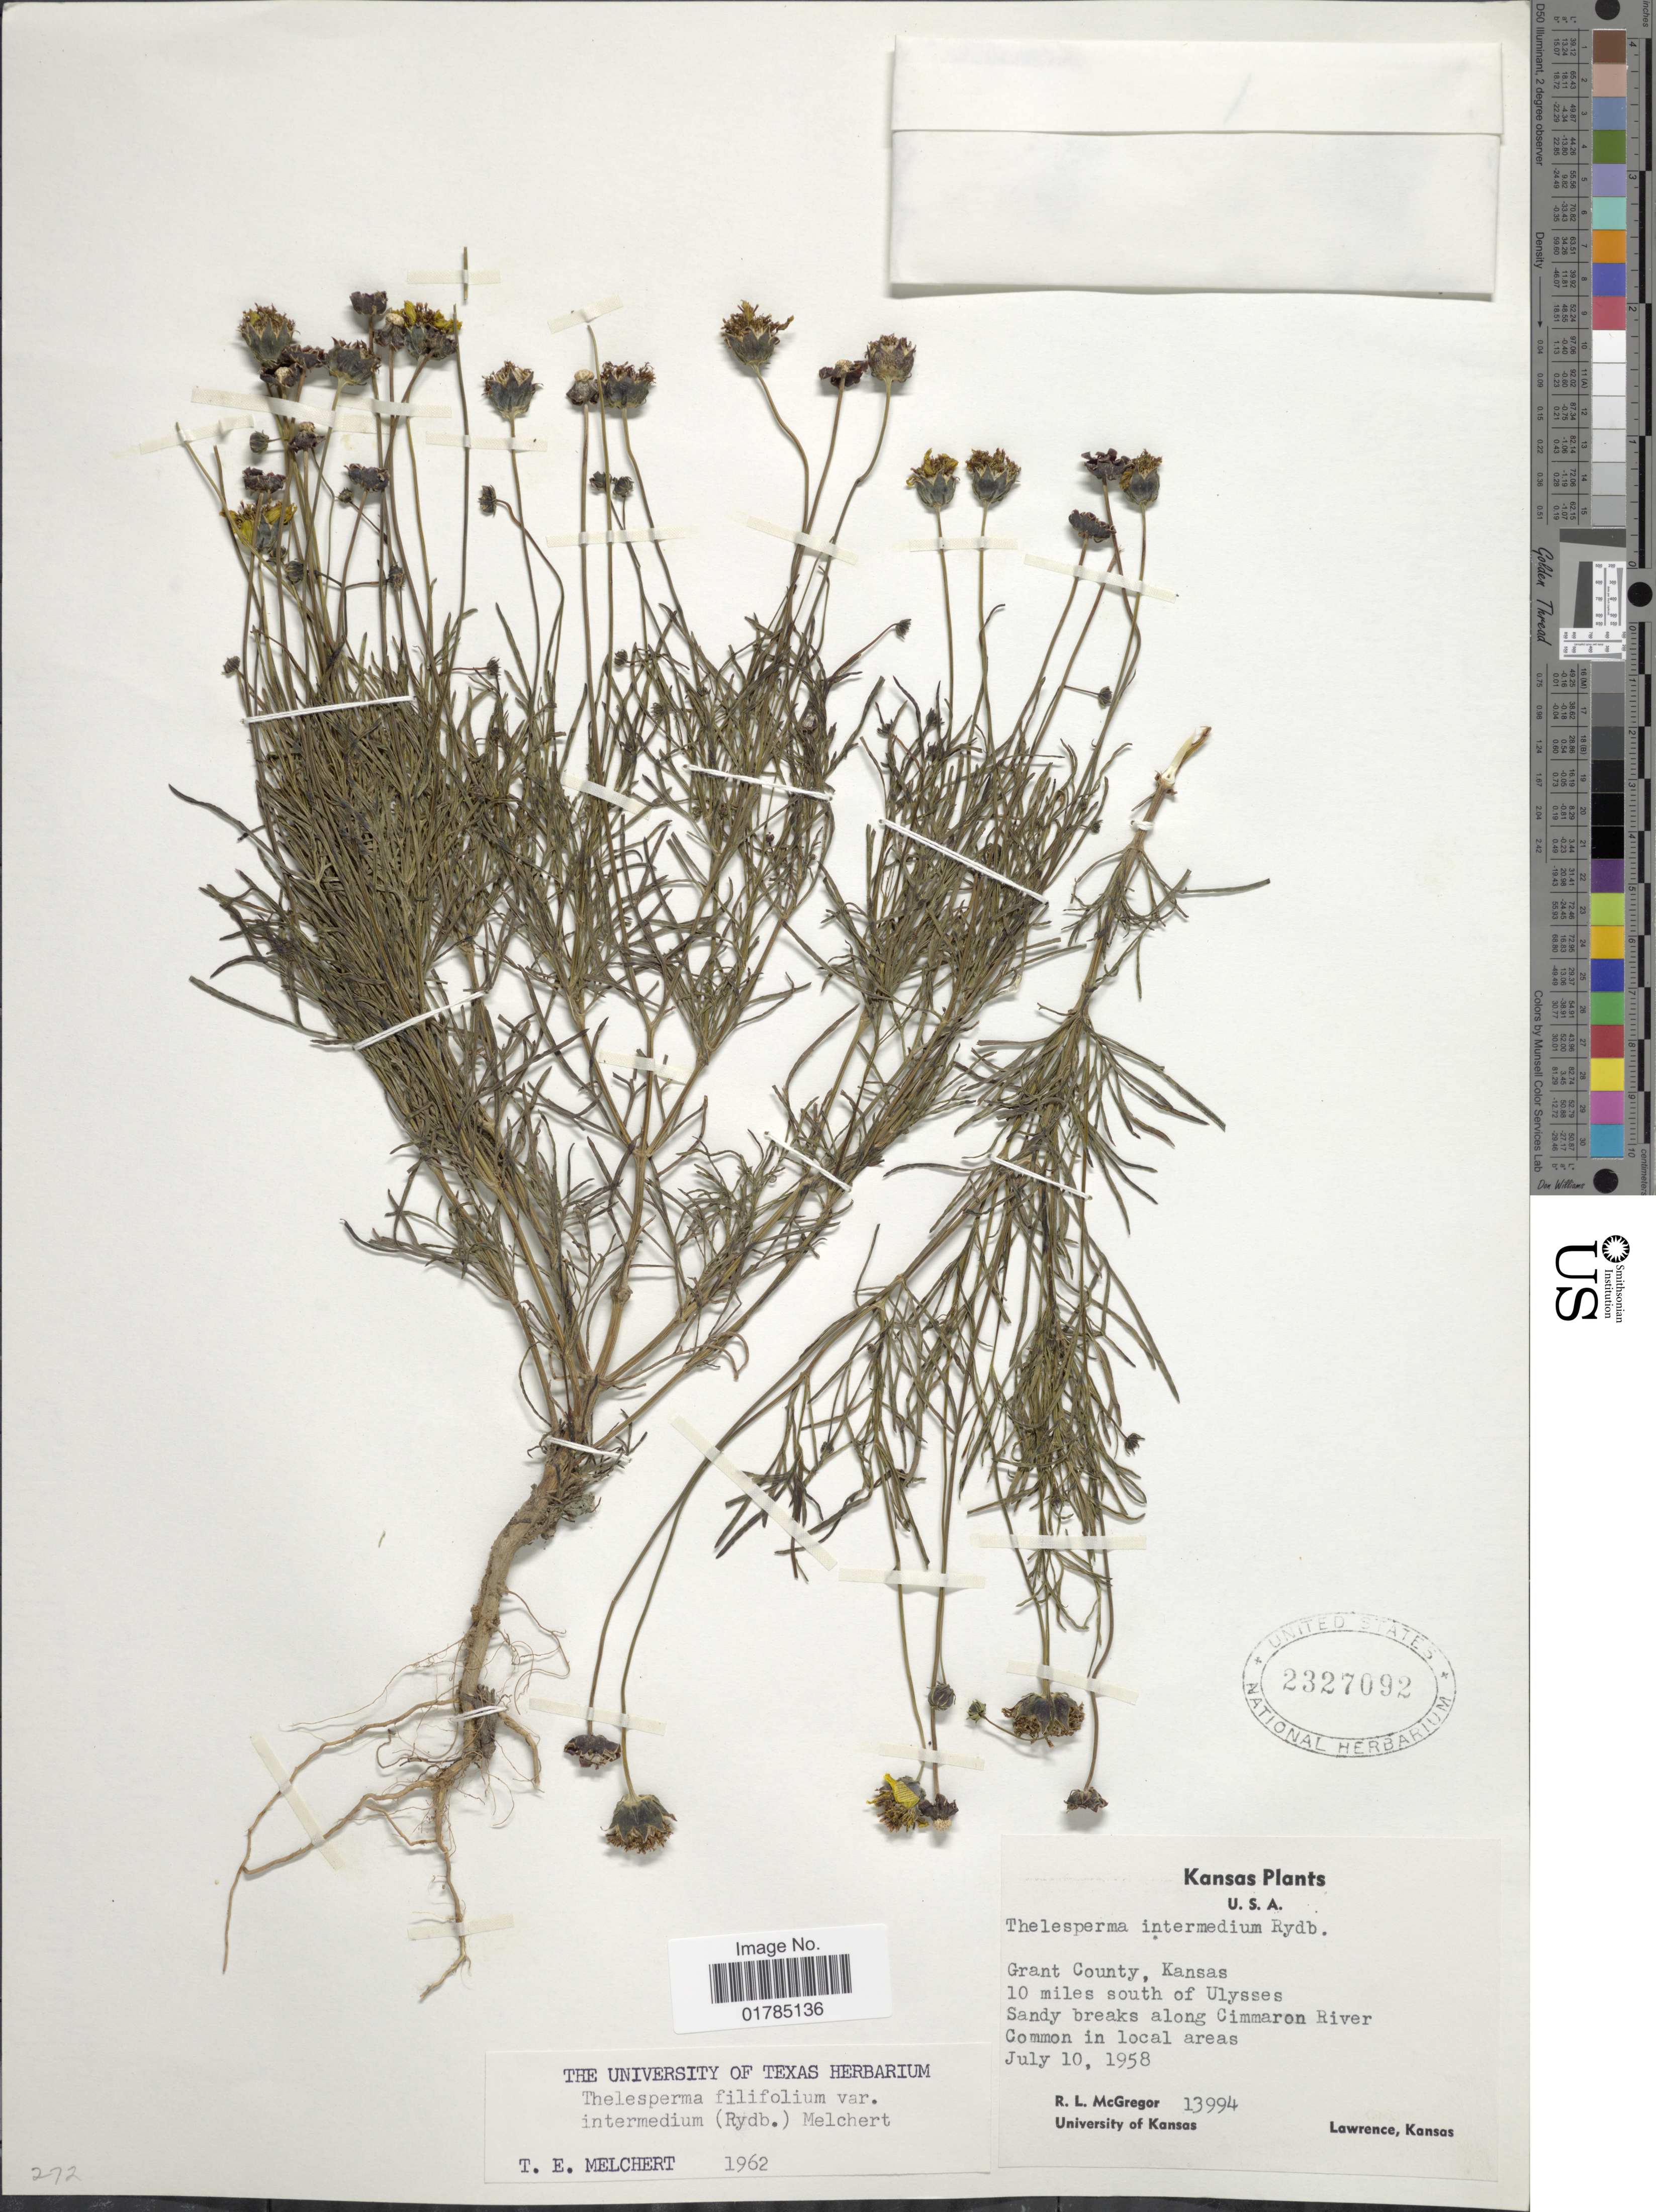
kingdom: Plantae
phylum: Tracheophyta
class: Magnoliopsida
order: Asterales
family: Asteraceae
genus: Thelesperma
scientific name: Thelesperma filifolium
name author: (Hook.) A. Gray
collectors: R. McGregor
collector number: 13994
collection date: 1958-07-10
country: United States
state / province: Kansas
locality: Grant County, 10 miles south of Ulysses. Sandy breaks along Cimmaron River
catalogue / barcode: US 2327092